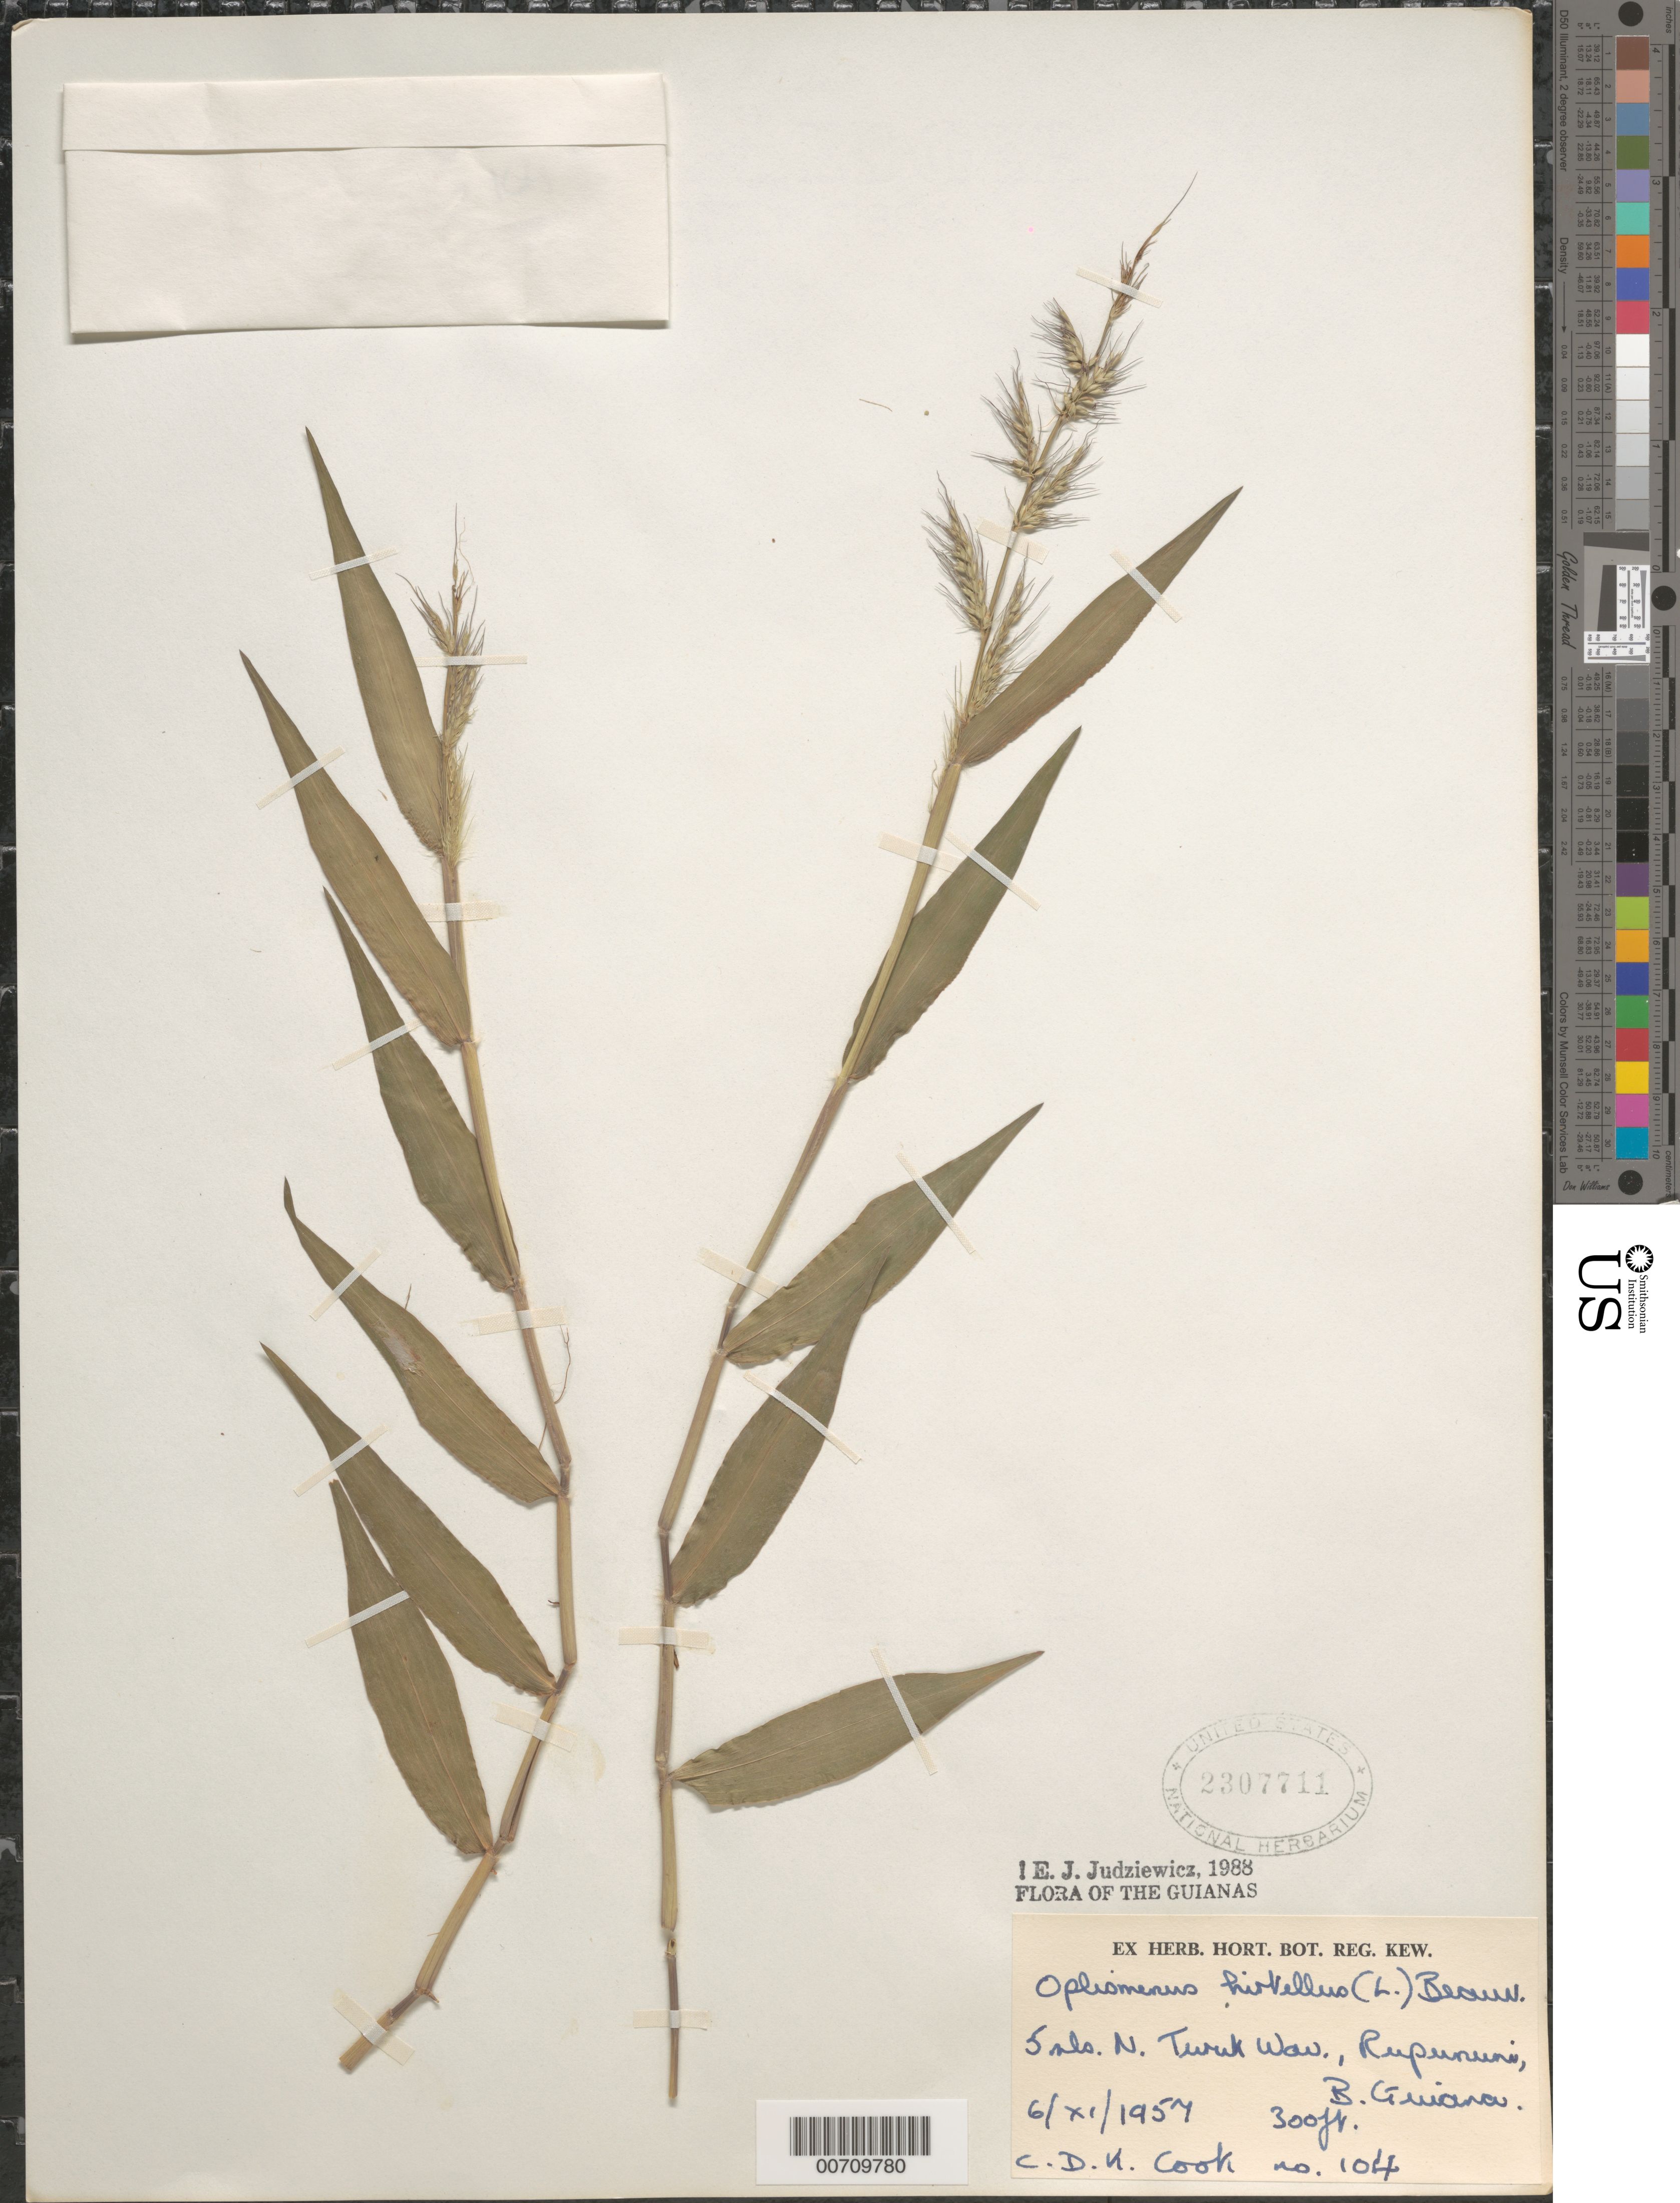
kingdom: Plantae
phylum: Tracheophyta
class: Liliopsida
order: Poales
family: Poaceae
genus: Oplismenus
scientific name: Oplismenus hirtellus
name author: (L.) P. Beauv.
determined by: Judziewicz, E. J.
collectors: C. D. K. Cook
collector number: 104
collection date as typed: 6-Nov-57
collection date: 1957-11-06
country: Guyana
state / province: U. Takutu-U. Essequibo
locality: Rupununi, 5 mi N of Turik Wau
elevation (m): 91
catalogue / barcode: US 2307711